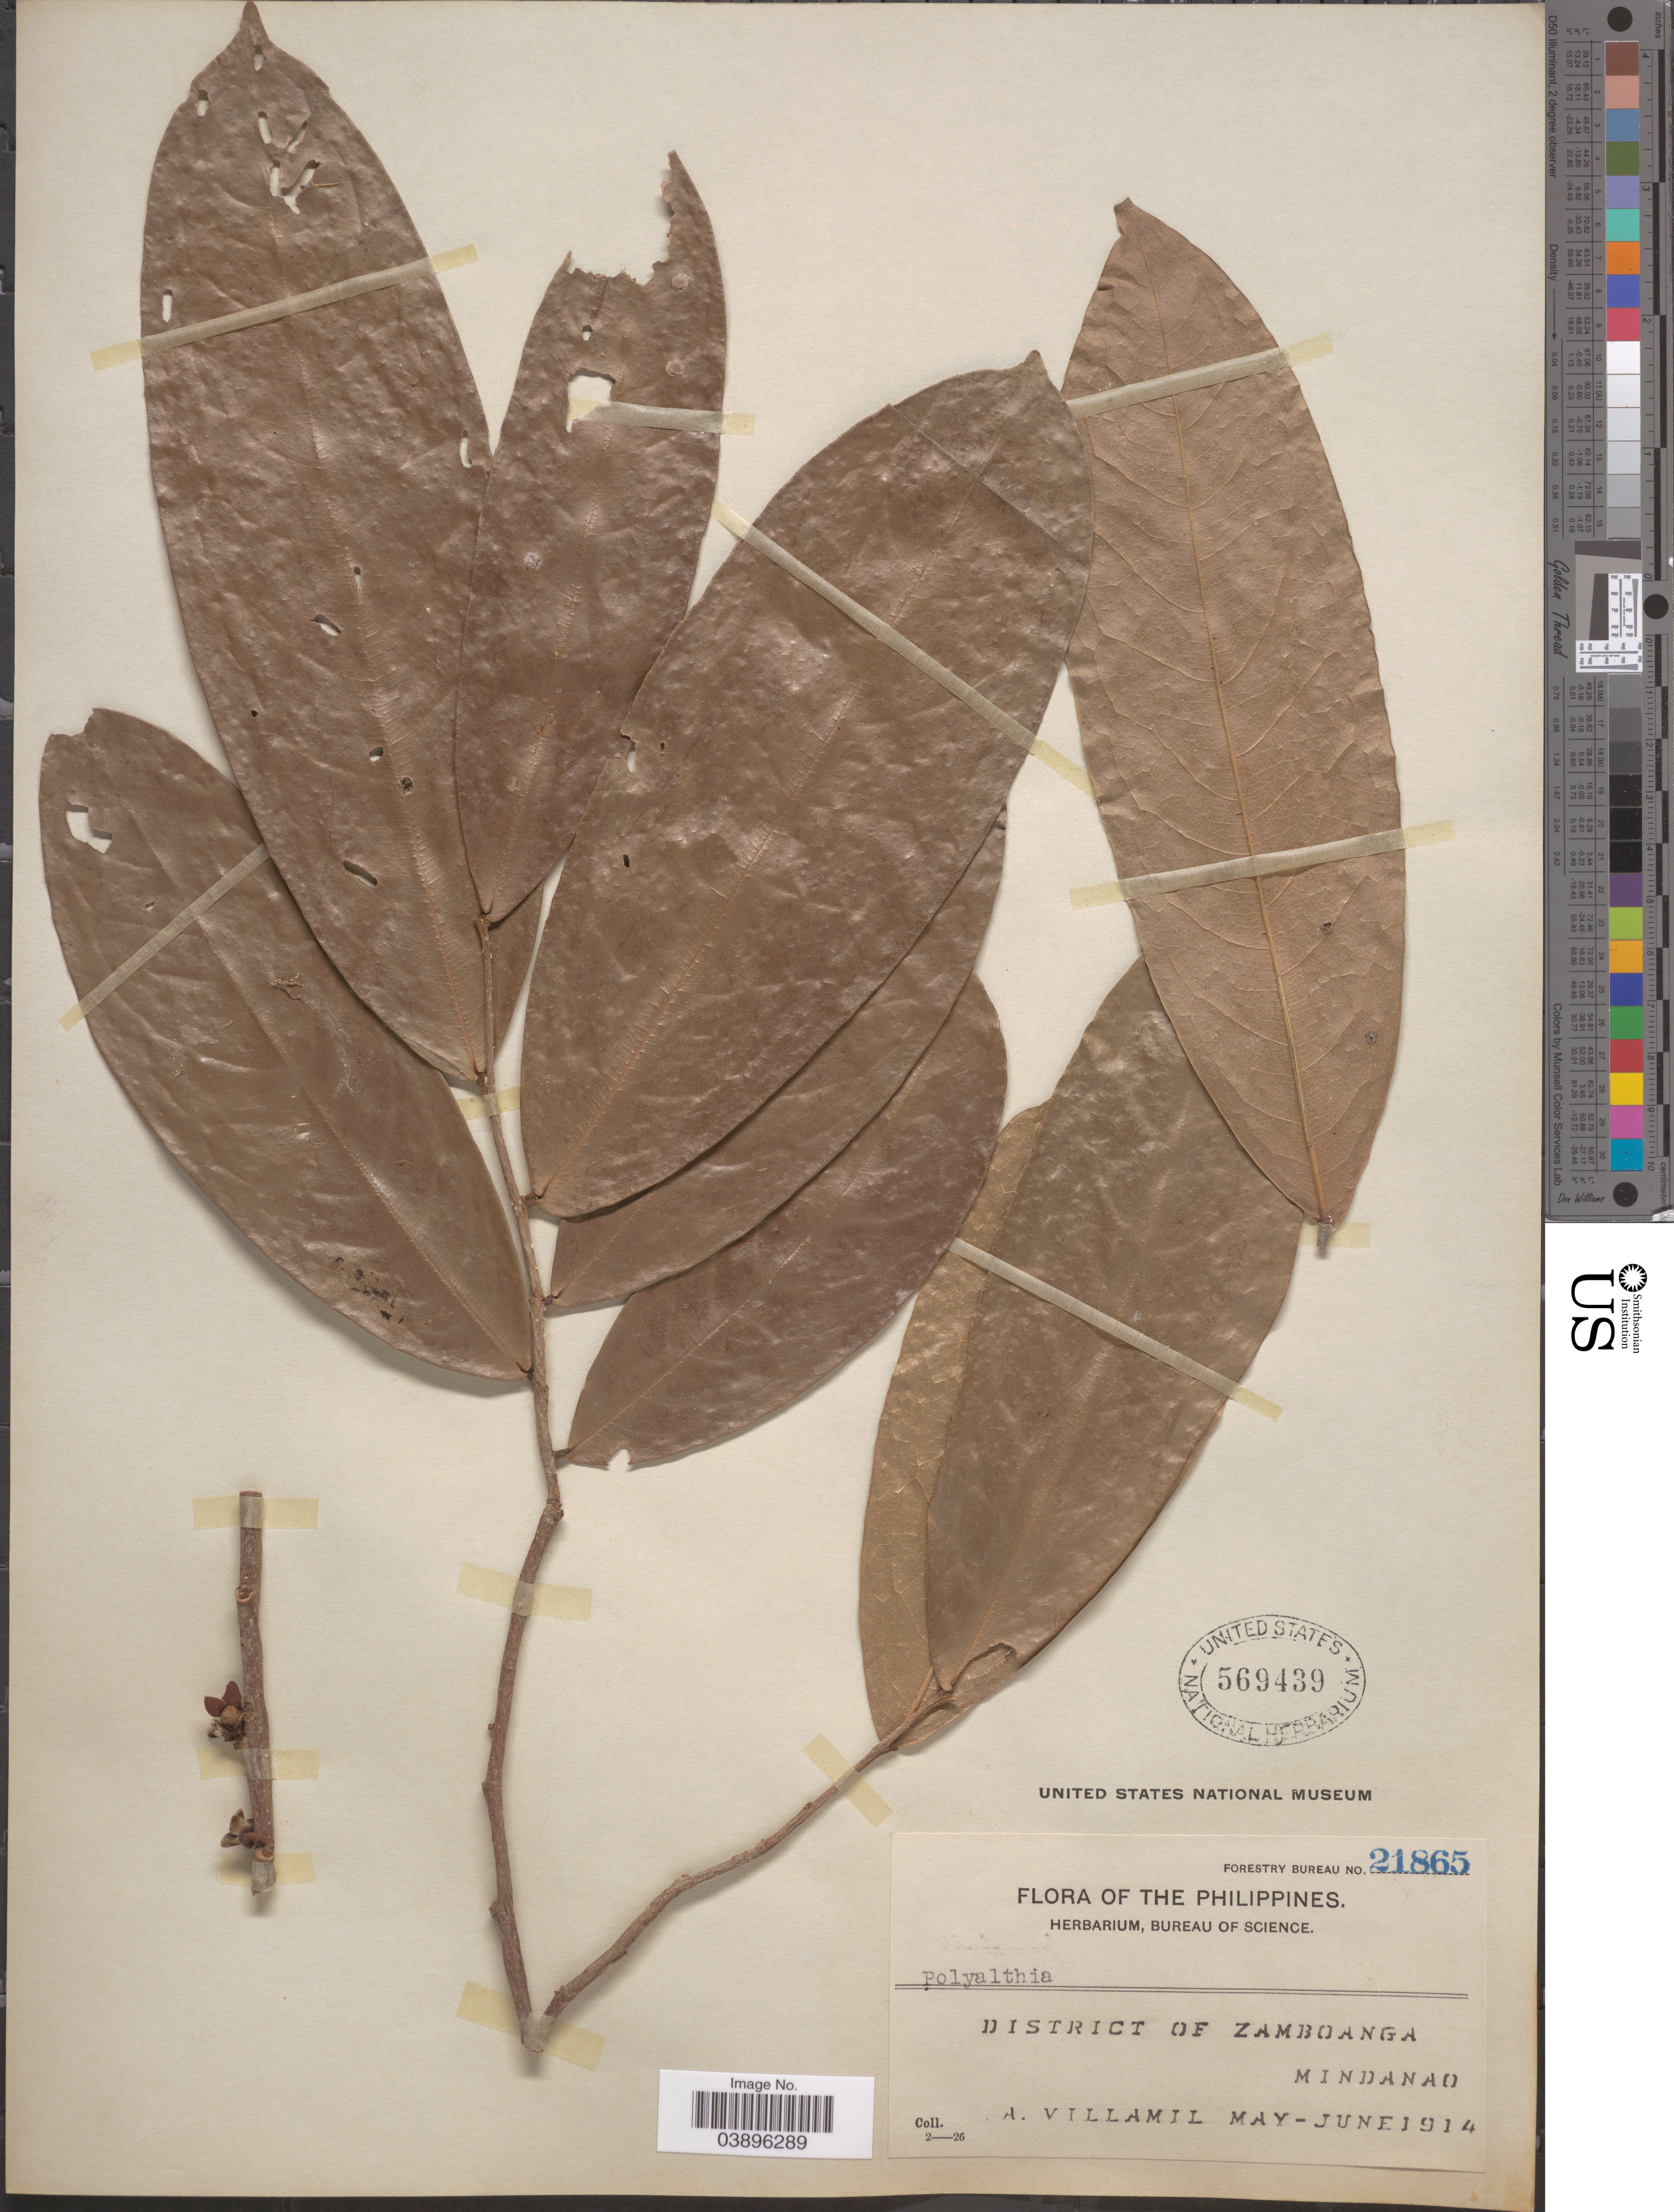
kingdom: Plantae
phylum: Tracheophyta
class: Magnoliopsida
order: Magnoliales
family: Annonaceae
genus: Polyalthia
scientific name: Polyalthia obliqua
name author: Hook. f. & Thomson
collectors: A. Villamil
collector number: Forestry Bureau 21865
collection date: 1914-05/1914-06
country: Philippines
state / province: Zamboanga Peninsula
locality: District of Zamboanga. Mindanao.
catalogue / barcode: US 569439